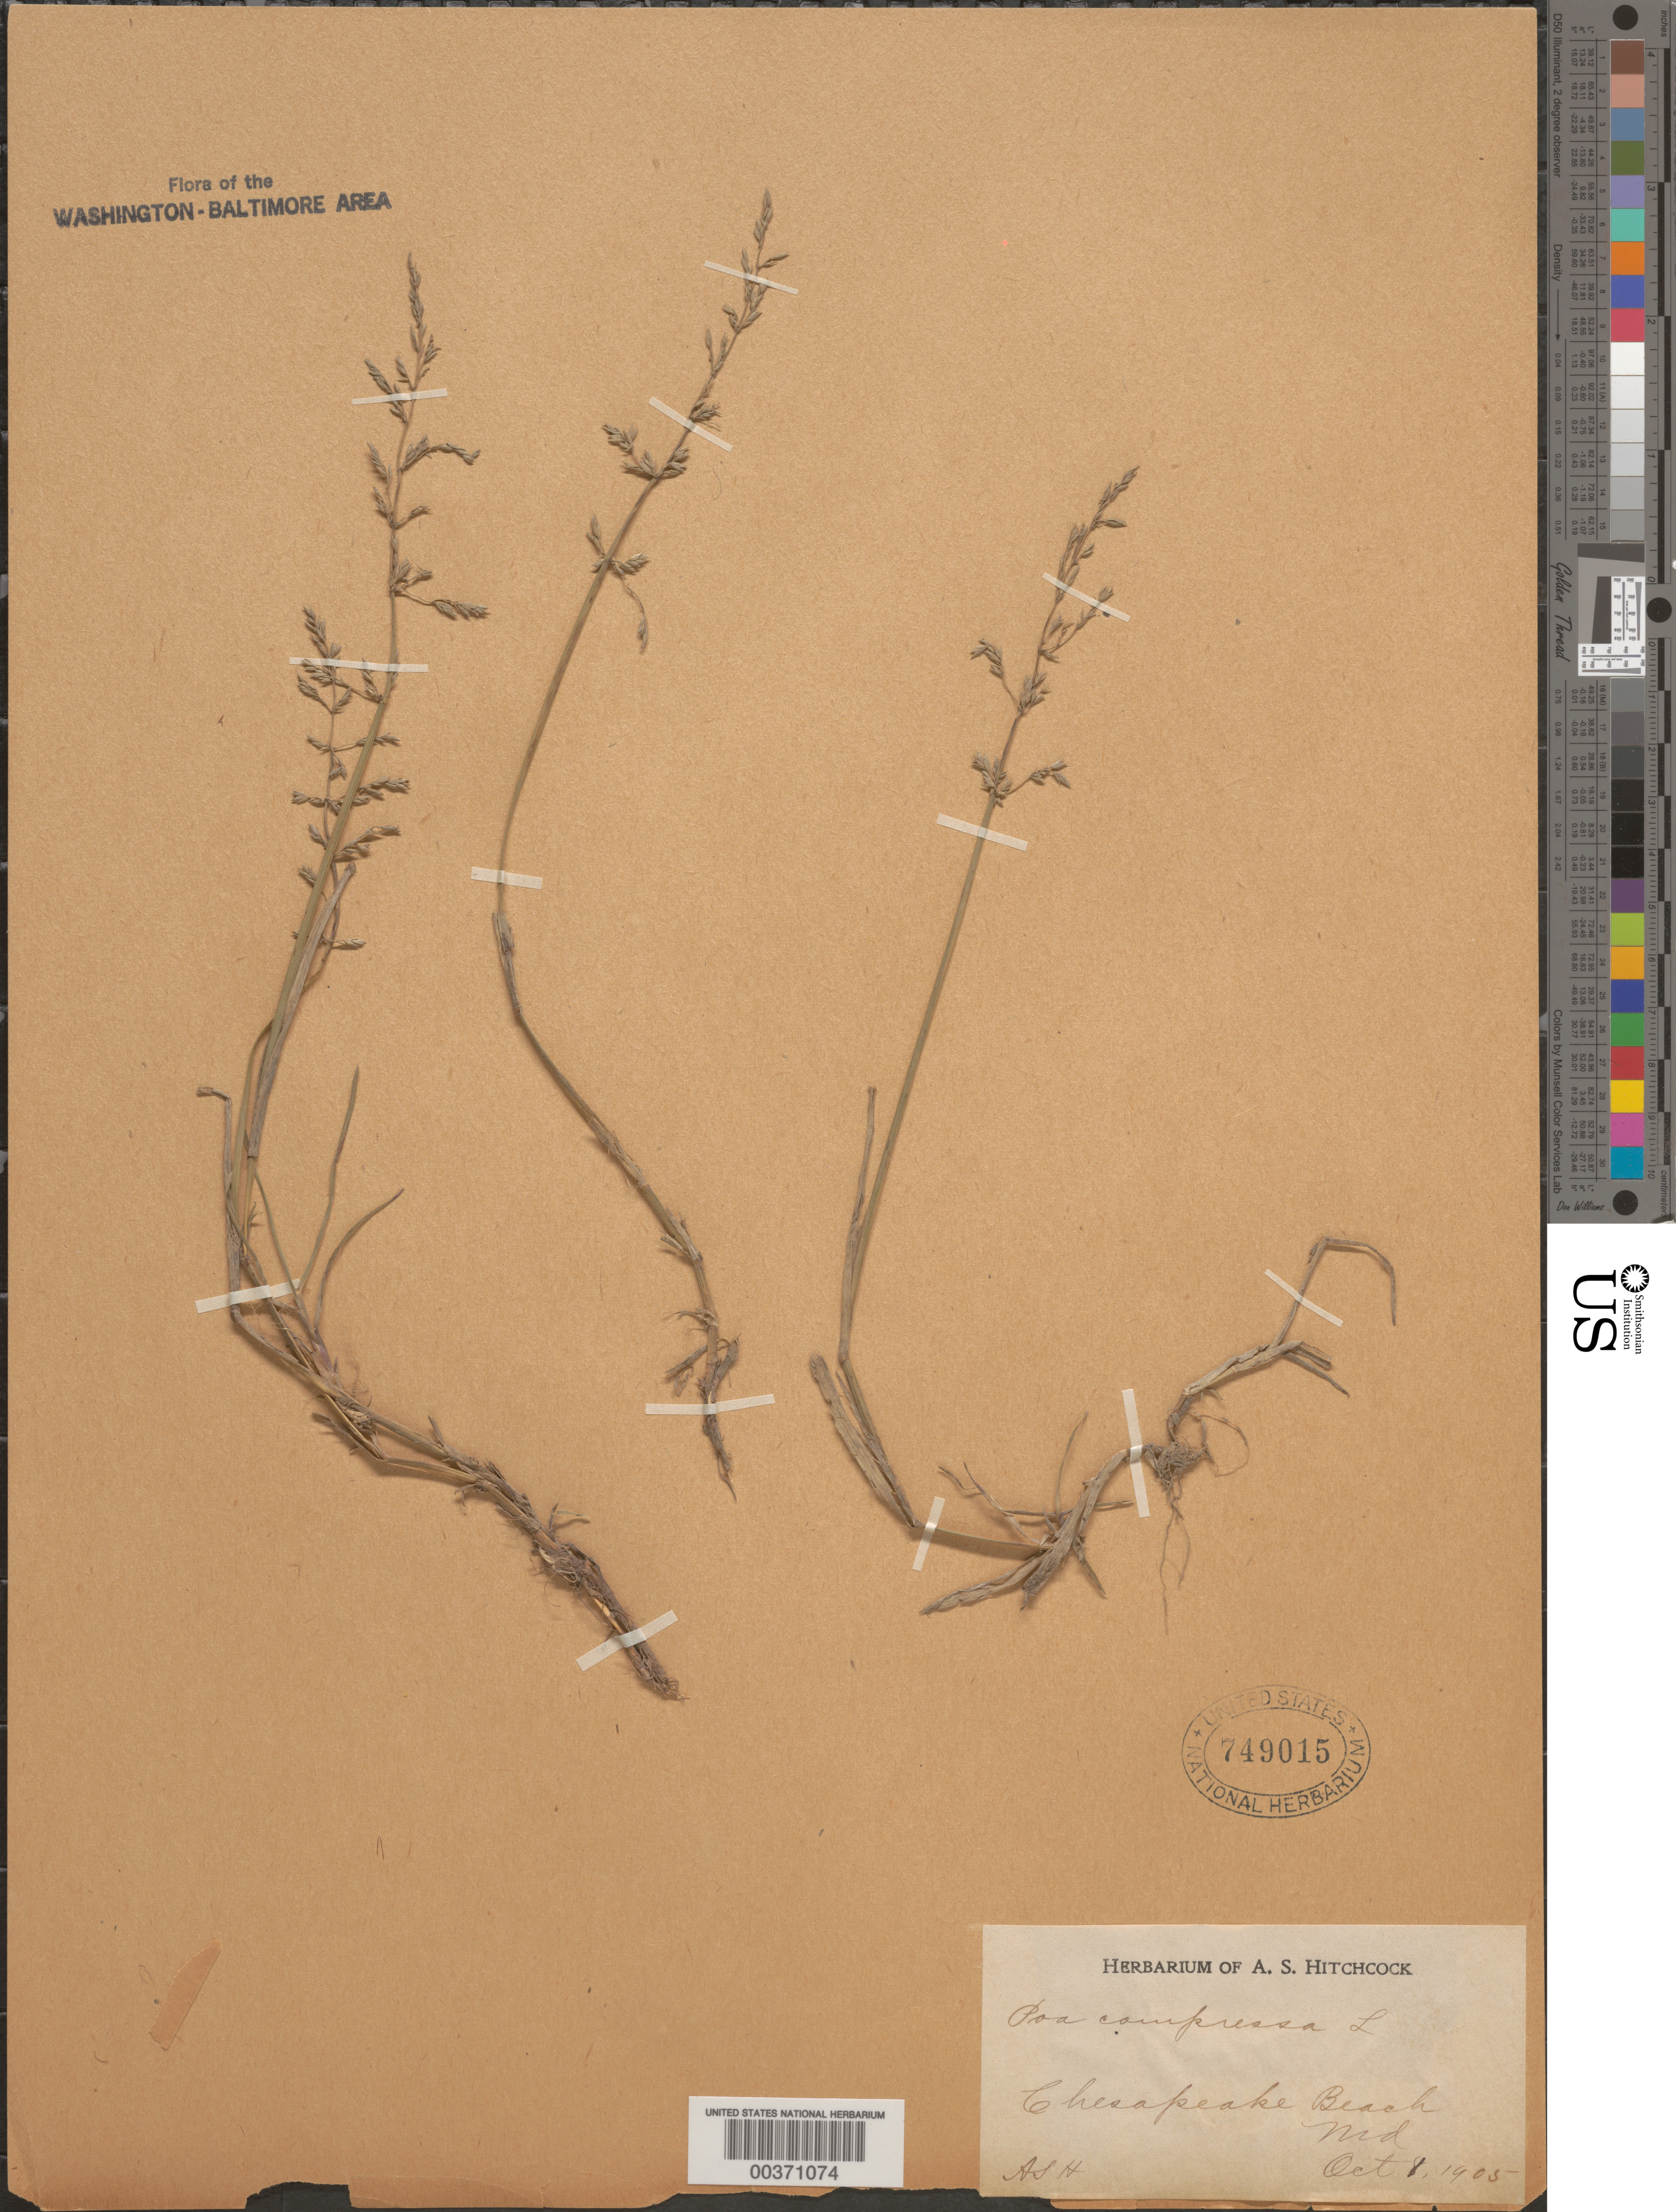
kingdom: Plantae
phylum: Tracheophyta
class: Liliopsida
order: Poales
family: Poaceae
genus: Poa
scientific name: Poa compressa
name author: L.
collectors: A. S. Hitchcock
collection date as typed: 08 Oct 1905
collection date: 1905-10-08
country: United States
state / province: Maryland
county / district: Prince George's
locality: Chesapeake Beach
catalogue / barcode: US 749015